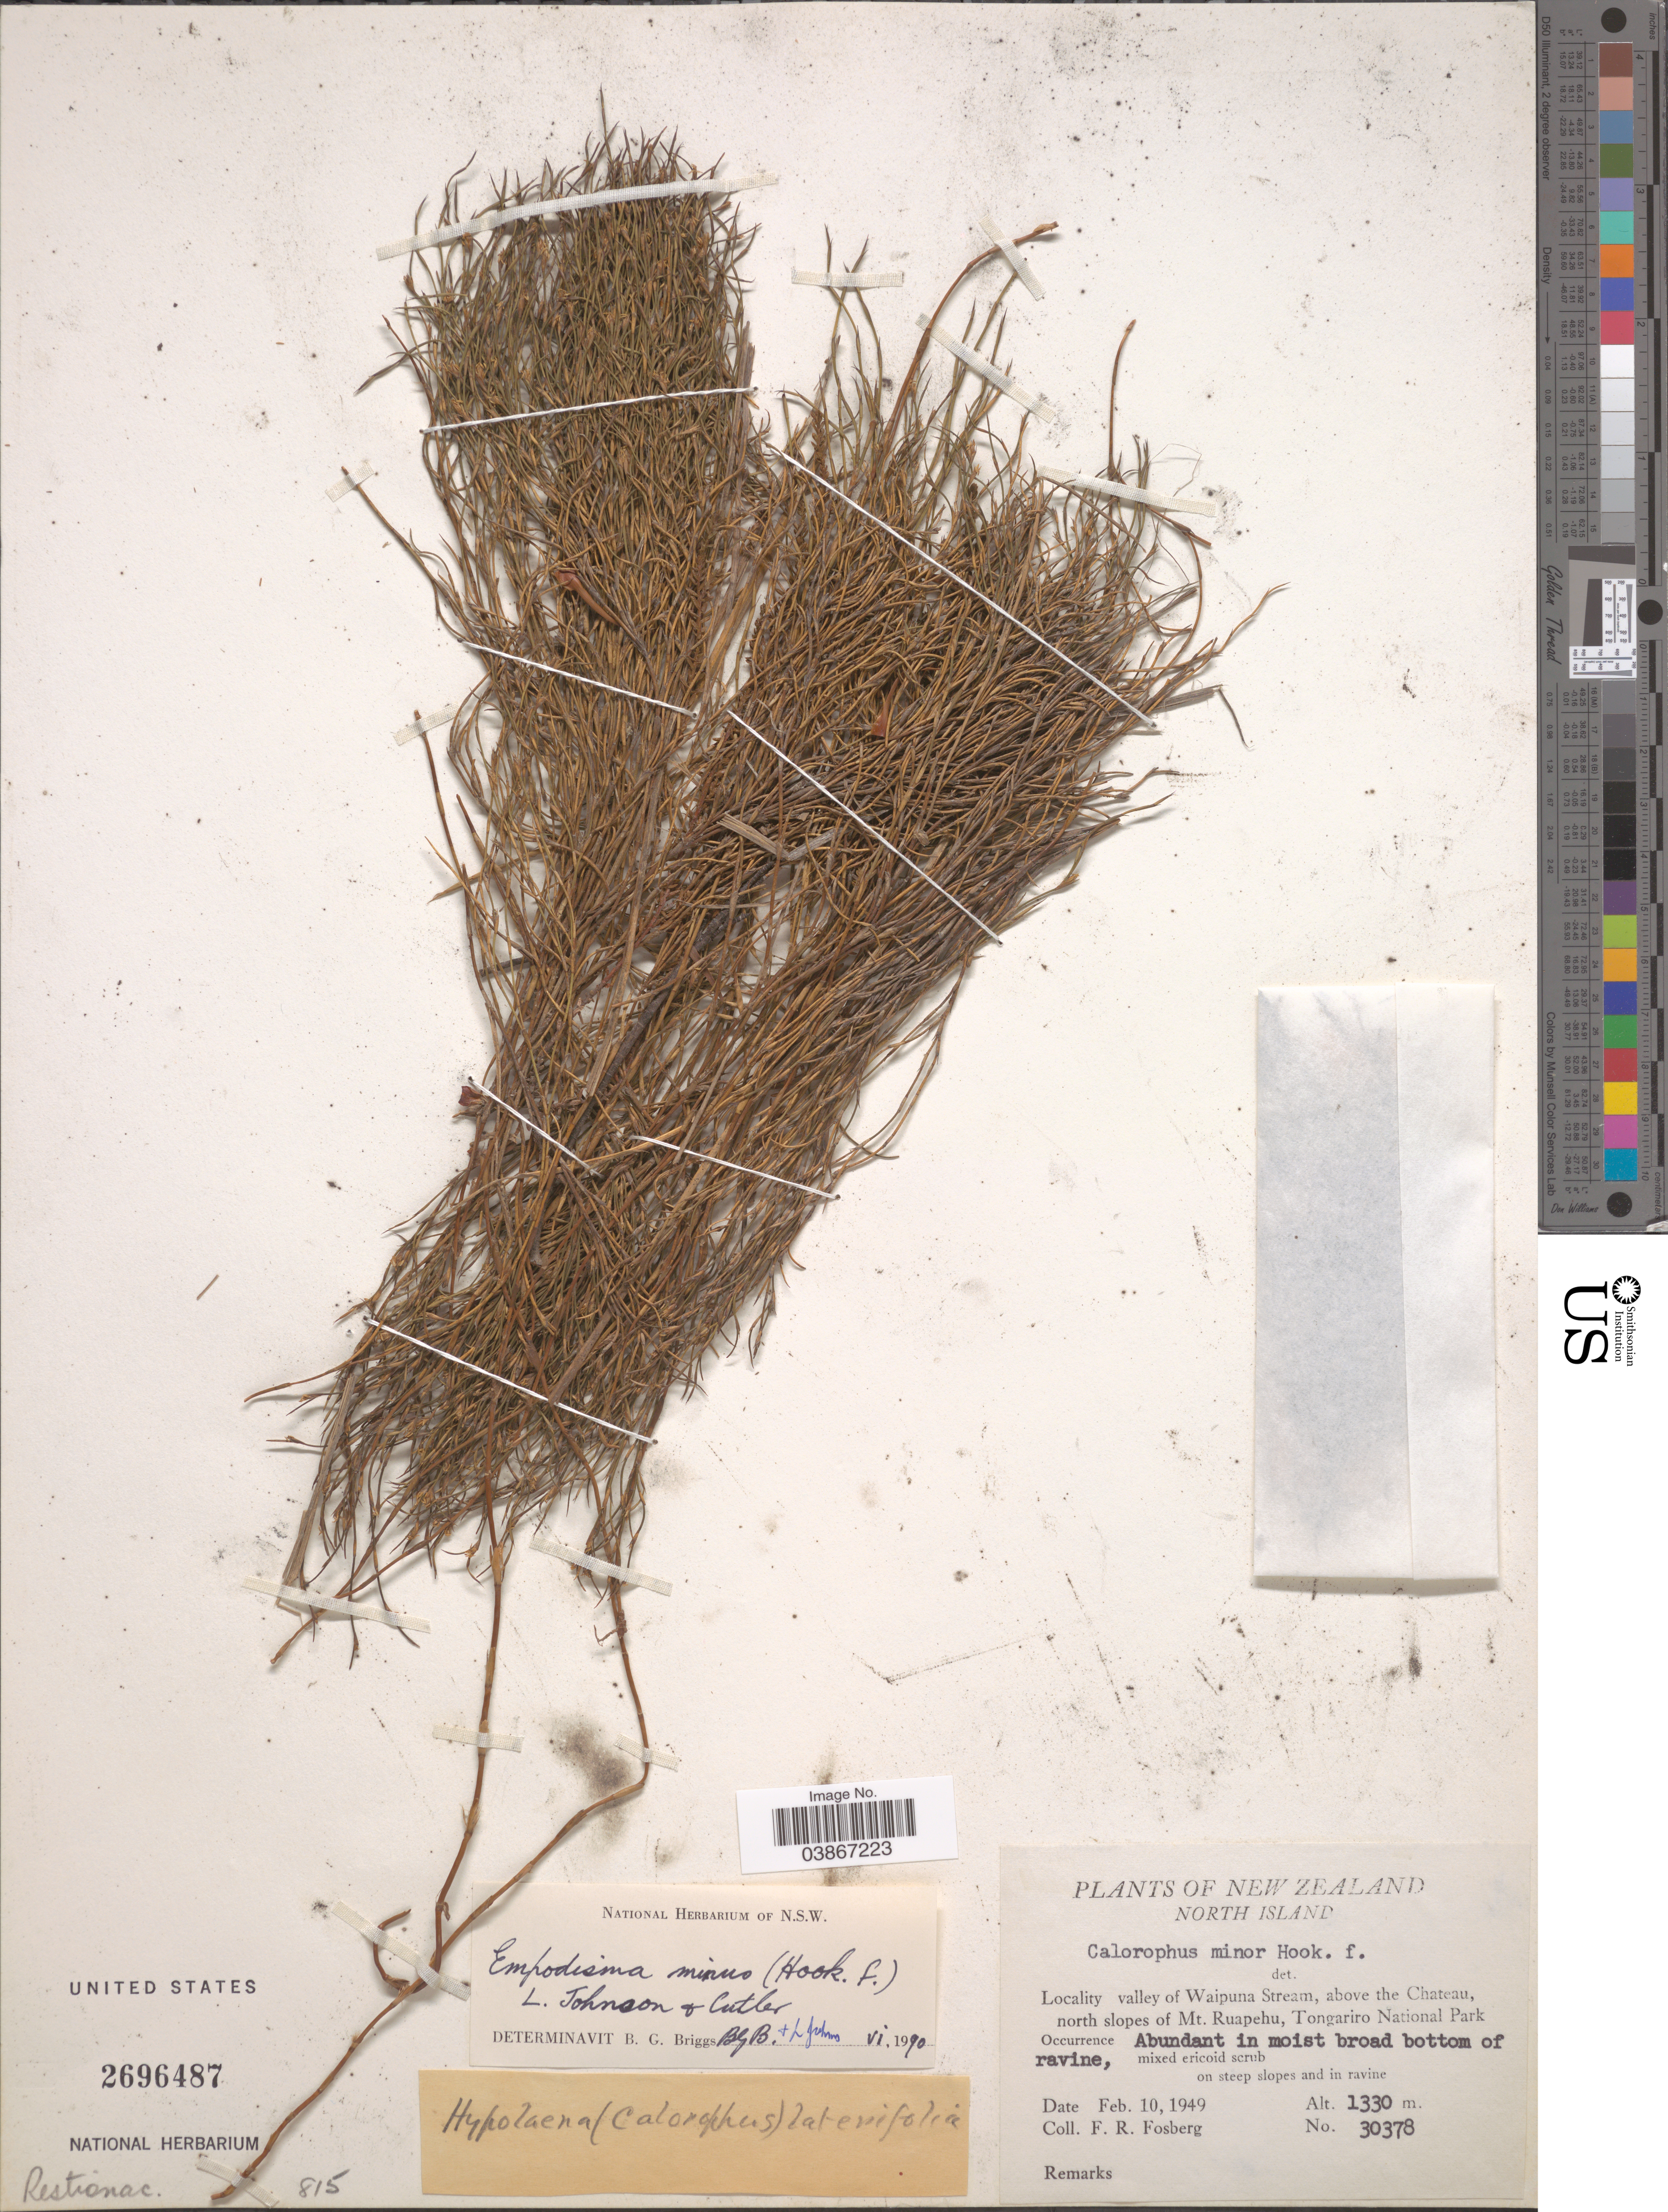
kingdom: Plantae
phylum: Tracheophyta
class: Liliopsida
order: Poales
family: Restionaceae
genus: Empodisma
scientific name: Empodisma minus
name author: (Hook. f.) L.A.S. Johnson & D.F. Cutler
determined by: Briggs, Barbara G.; Johnson, L.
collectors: F. R. Fosberg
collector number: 30378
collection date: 1949-02-10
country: New Zealand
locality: North Island. Valley of Waipuna Stream, above the Chateau, north slopes of Mt. Ruapehu, Tongariro National Park.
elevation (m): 1330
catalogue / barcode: US 2696487